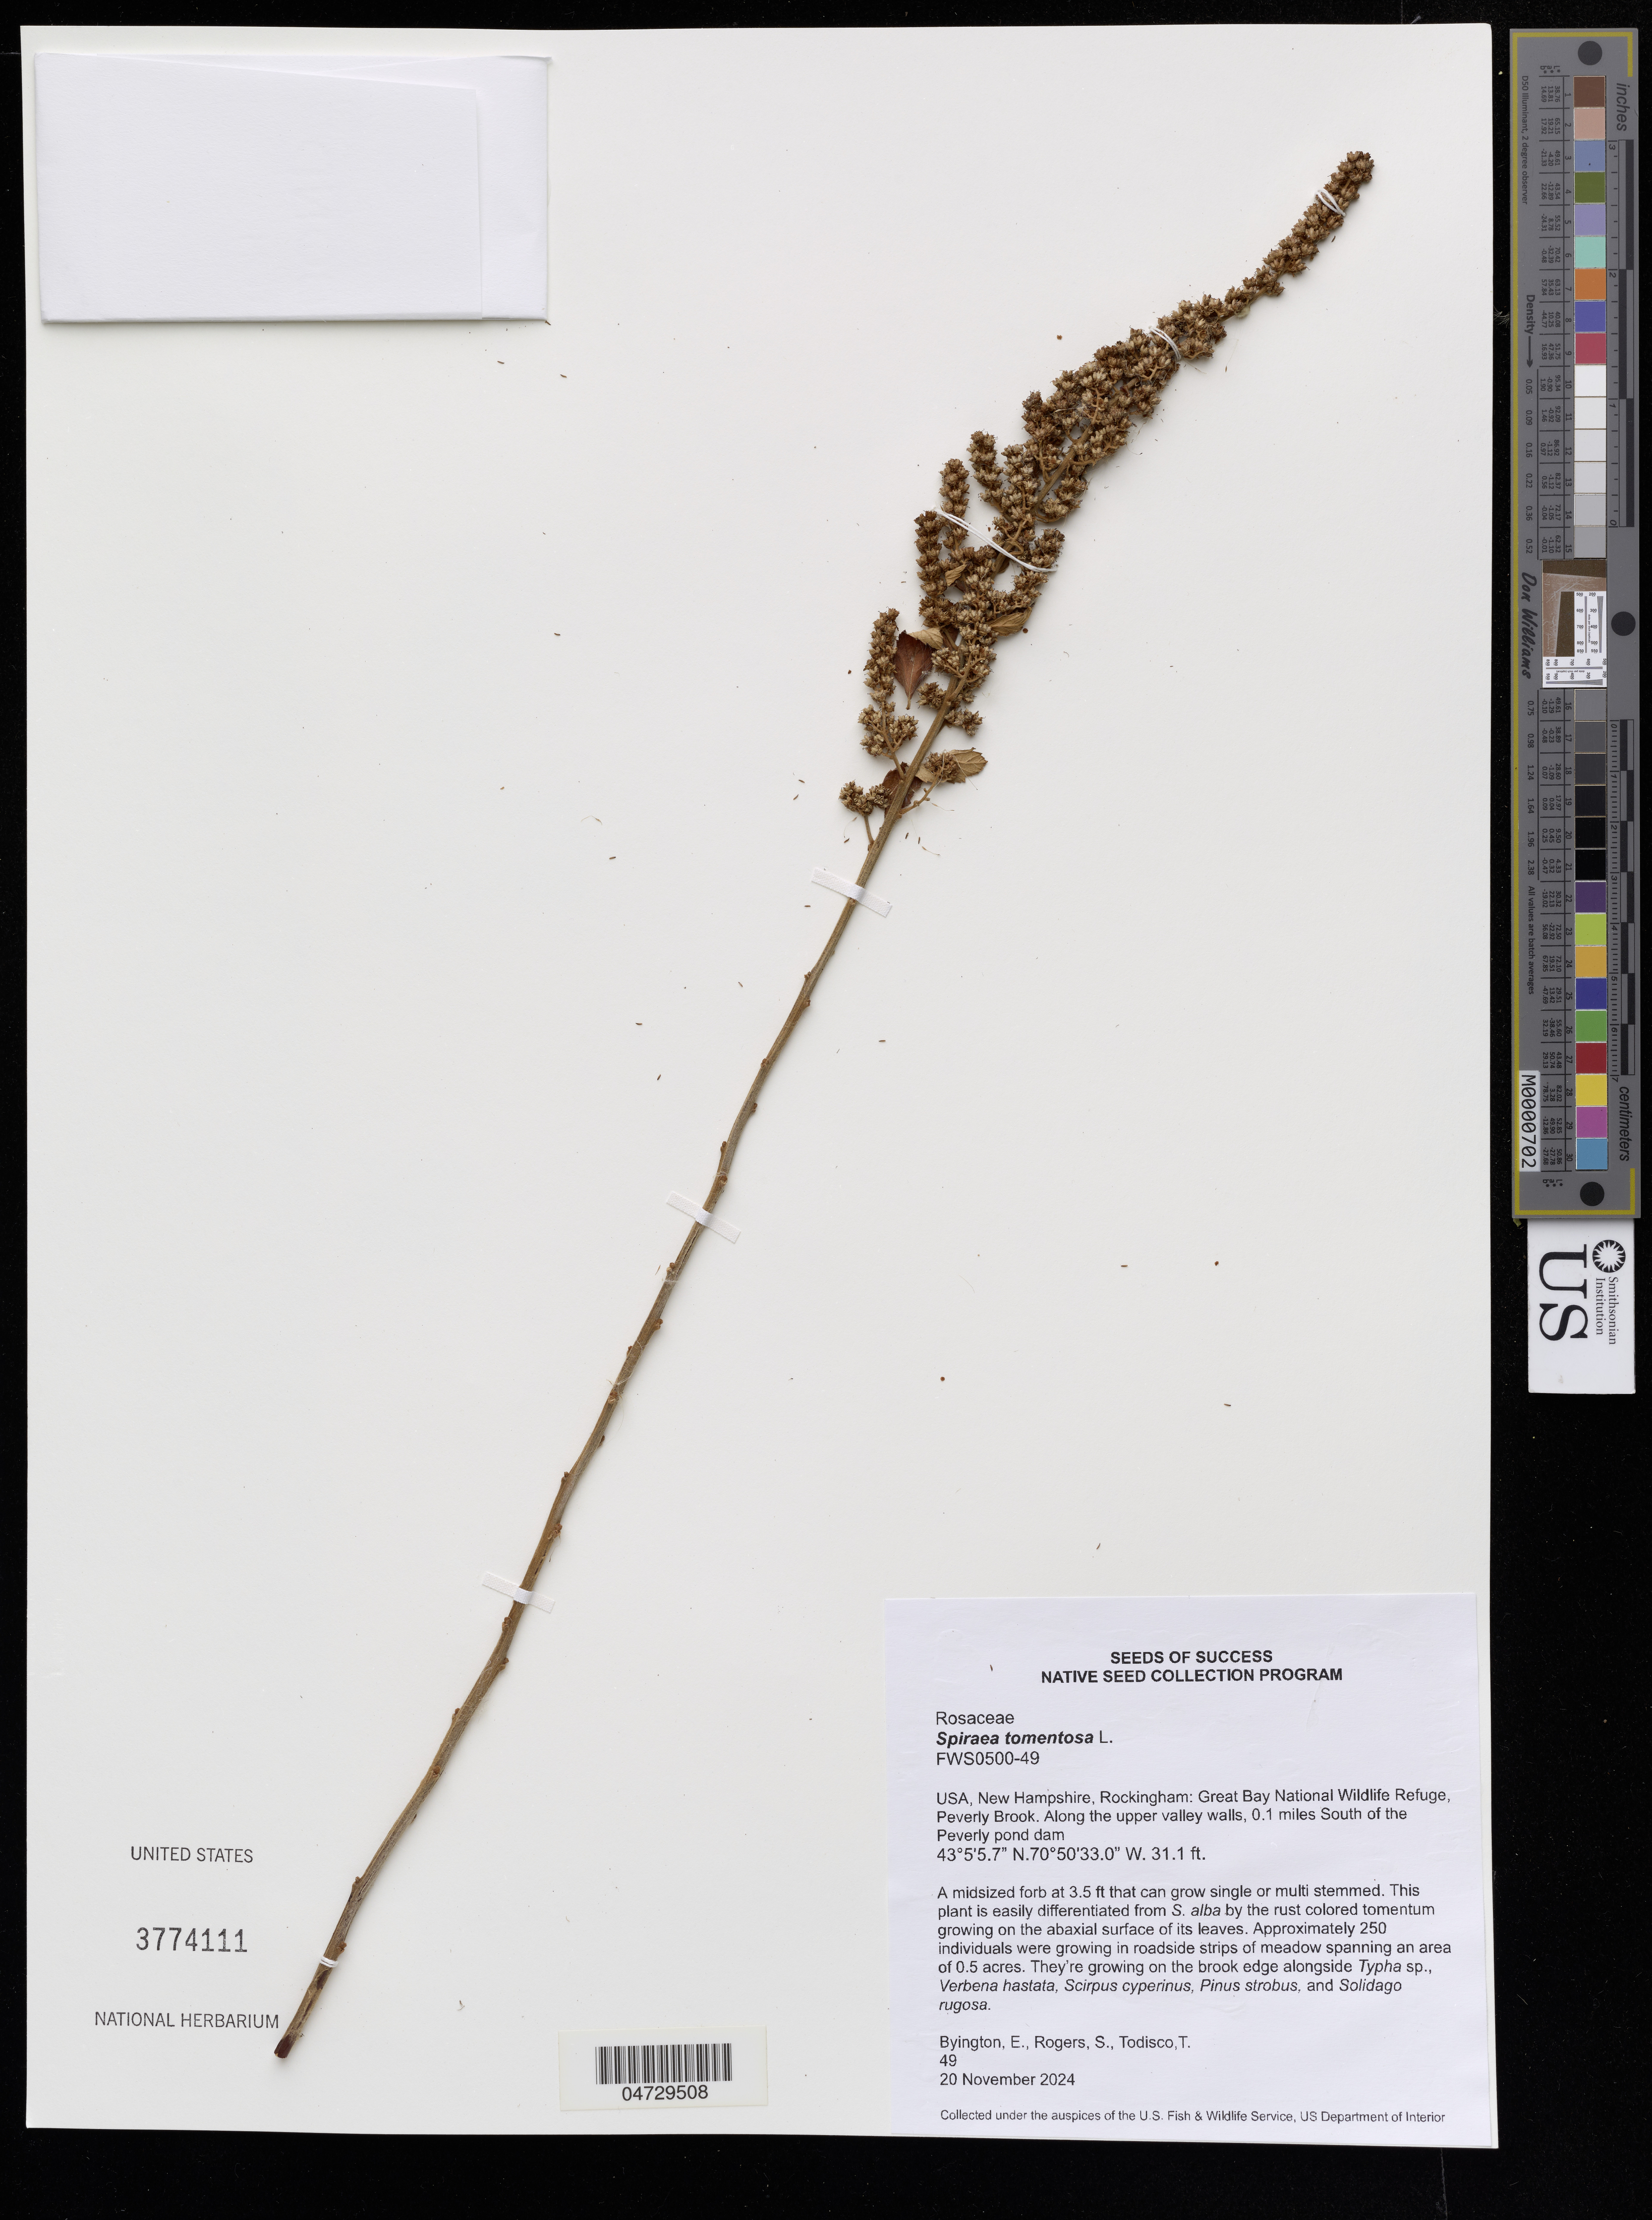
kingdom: Plantae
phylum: Tracheophyta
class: Magnoliopsida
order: Rosales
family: Rosaceae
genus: Spiraea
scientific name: Spiraea tomentosa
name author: L.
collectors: E. Byington, S. Rogers & T. Todisco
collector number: FWS0500-49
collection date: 2024-11-20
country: United States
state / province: New Hampshire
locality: Rockingham: Great Bay National Wildlife Refuge, Peverly Brook. Along the upper valley walls, 0.1 miles South of the Peverly pond dam.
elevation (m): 9.5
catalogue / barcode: US 3774111